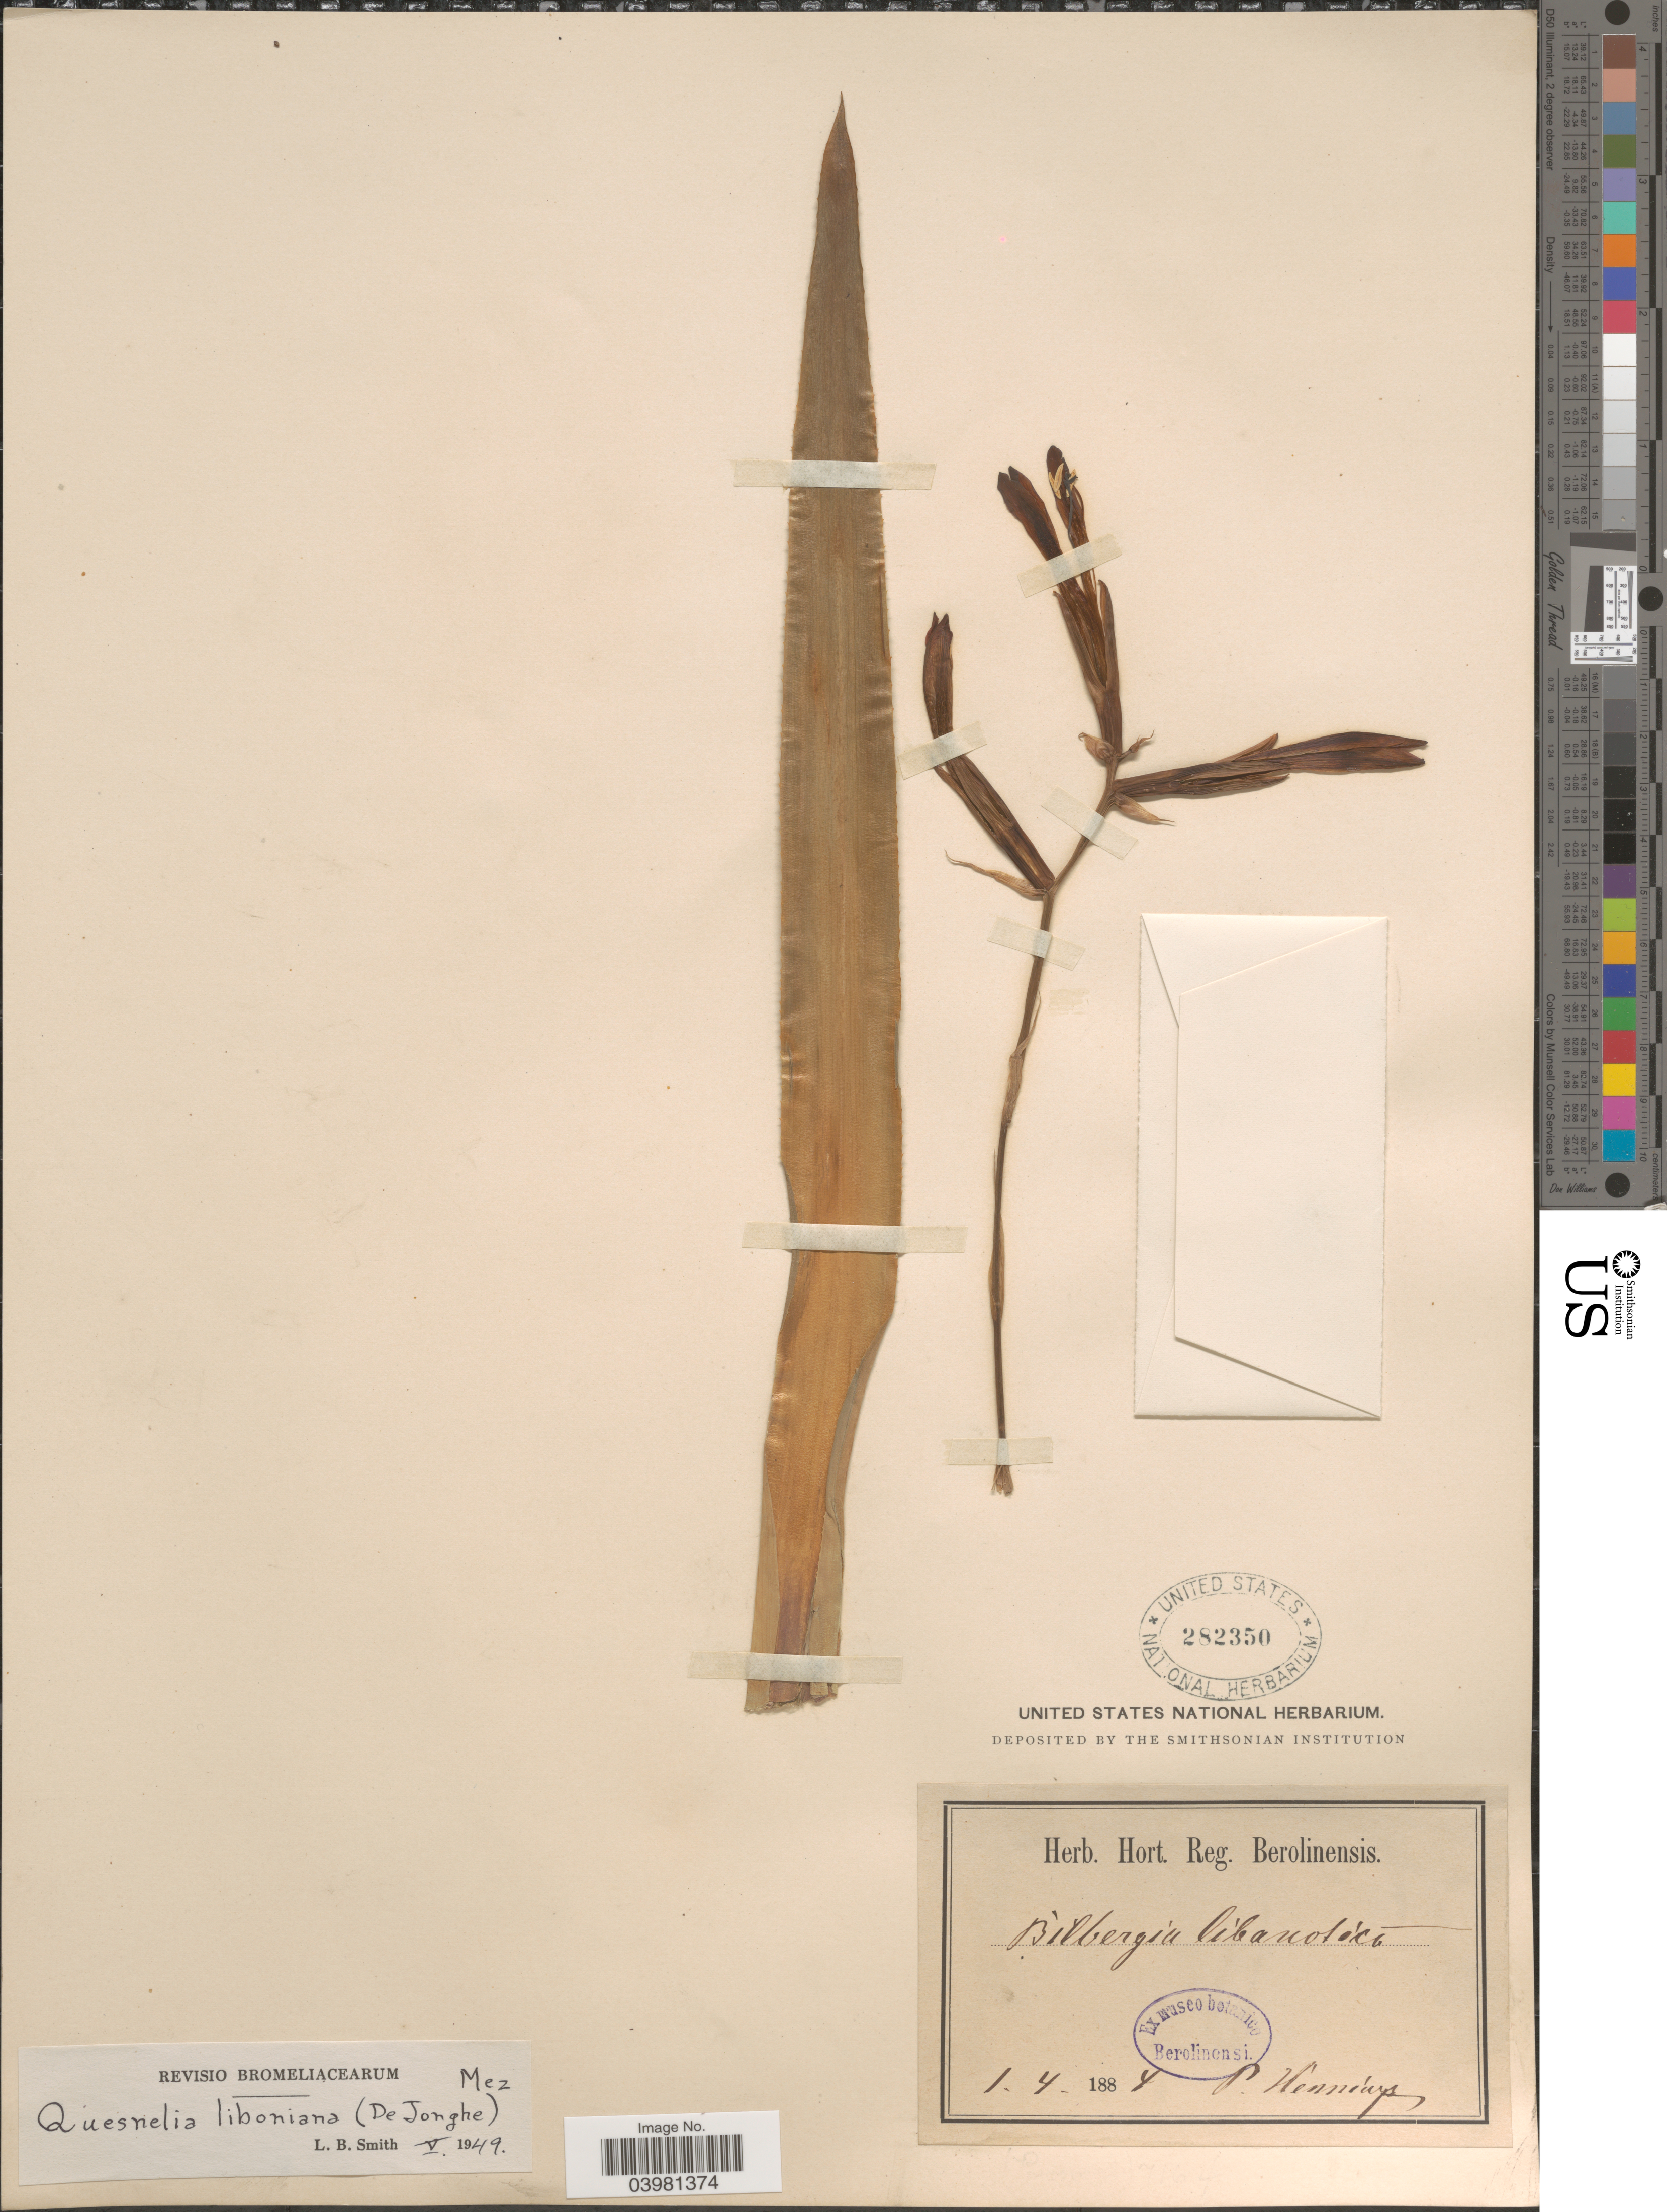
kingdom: Plantae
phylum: Tracheophyta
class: Liliopsida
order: Poales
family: Bromeliaceae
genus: Quesnelia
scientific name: Quesnelia liboniana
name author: (De Jonghe) Mez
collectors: P. Hennings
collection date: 1884-04-01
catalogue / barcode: US 282350